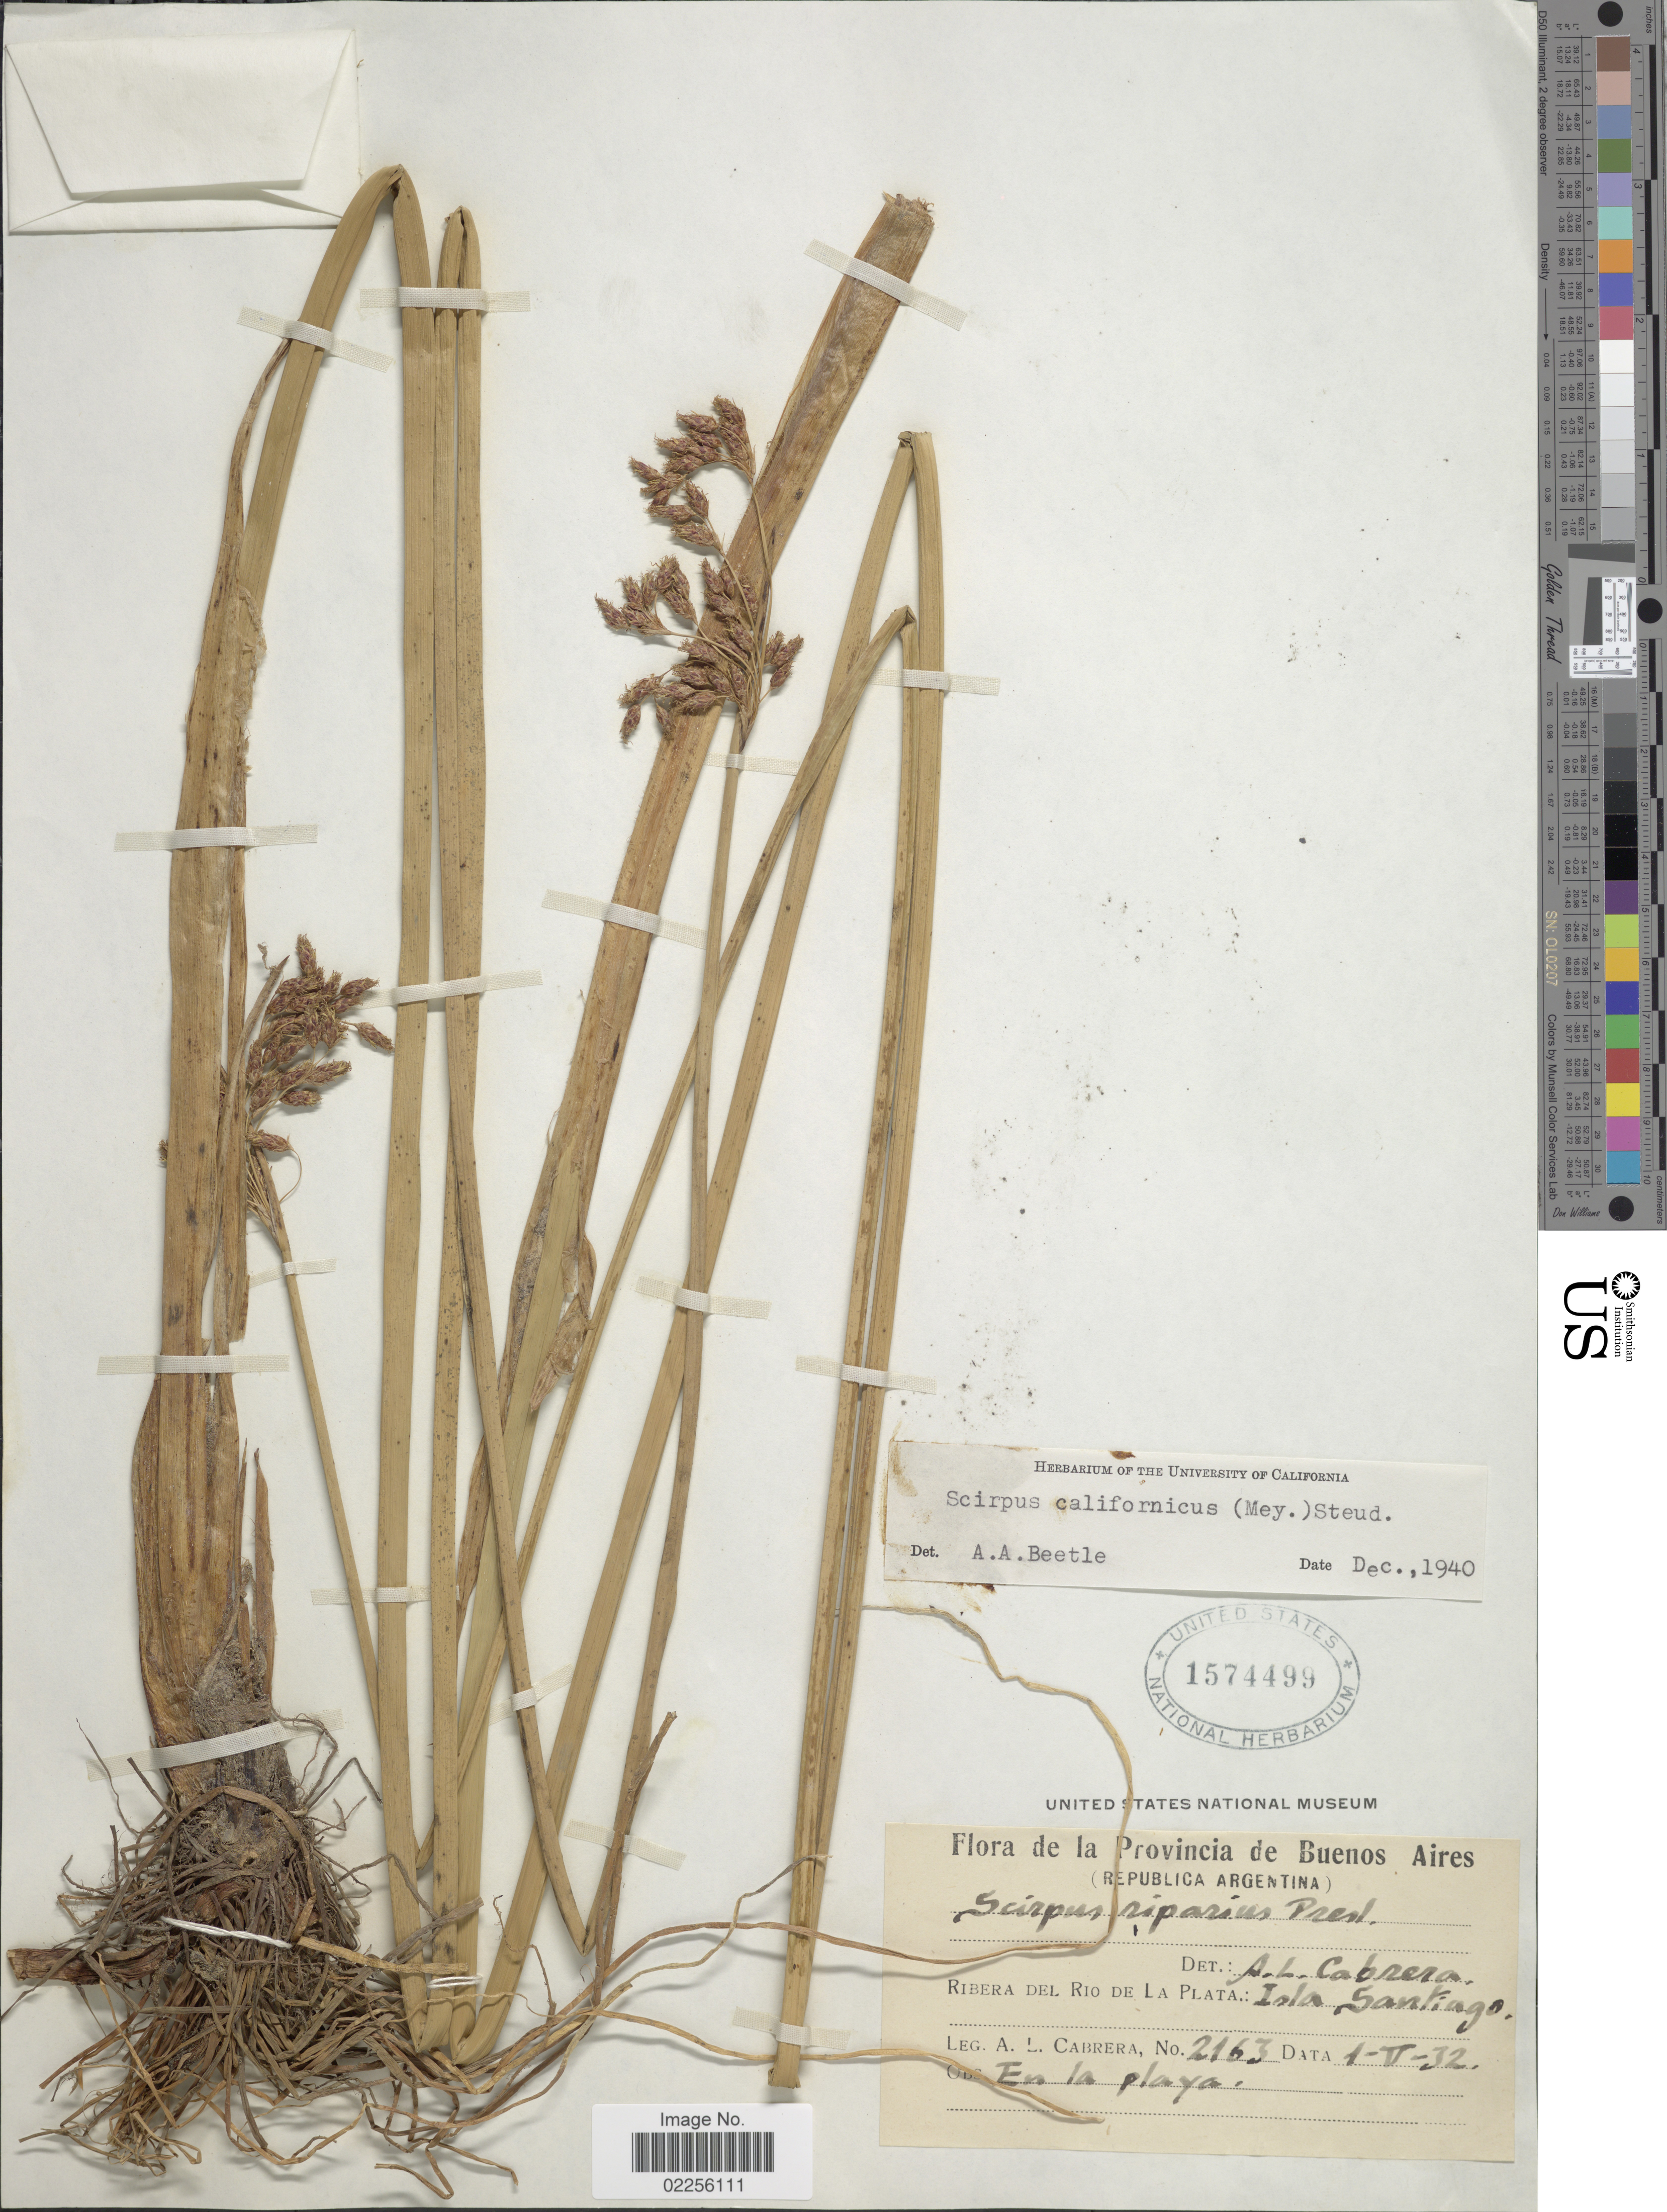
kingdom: Plantae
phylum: Tracheophyta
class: Liliopsida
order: Poales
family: Cyperaceae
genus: Schoenoplectus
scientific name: Schoenoplectus californicus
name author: (C.A. Mey.) Soják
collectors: A. L. Cabrera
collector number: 2163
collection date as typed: Transcribed d/m/y: 1/5/32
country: Argentina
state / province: Buenos Aires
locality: Ribera Del Rio de La Plata: Isla Santiago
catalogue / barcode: US 1574499